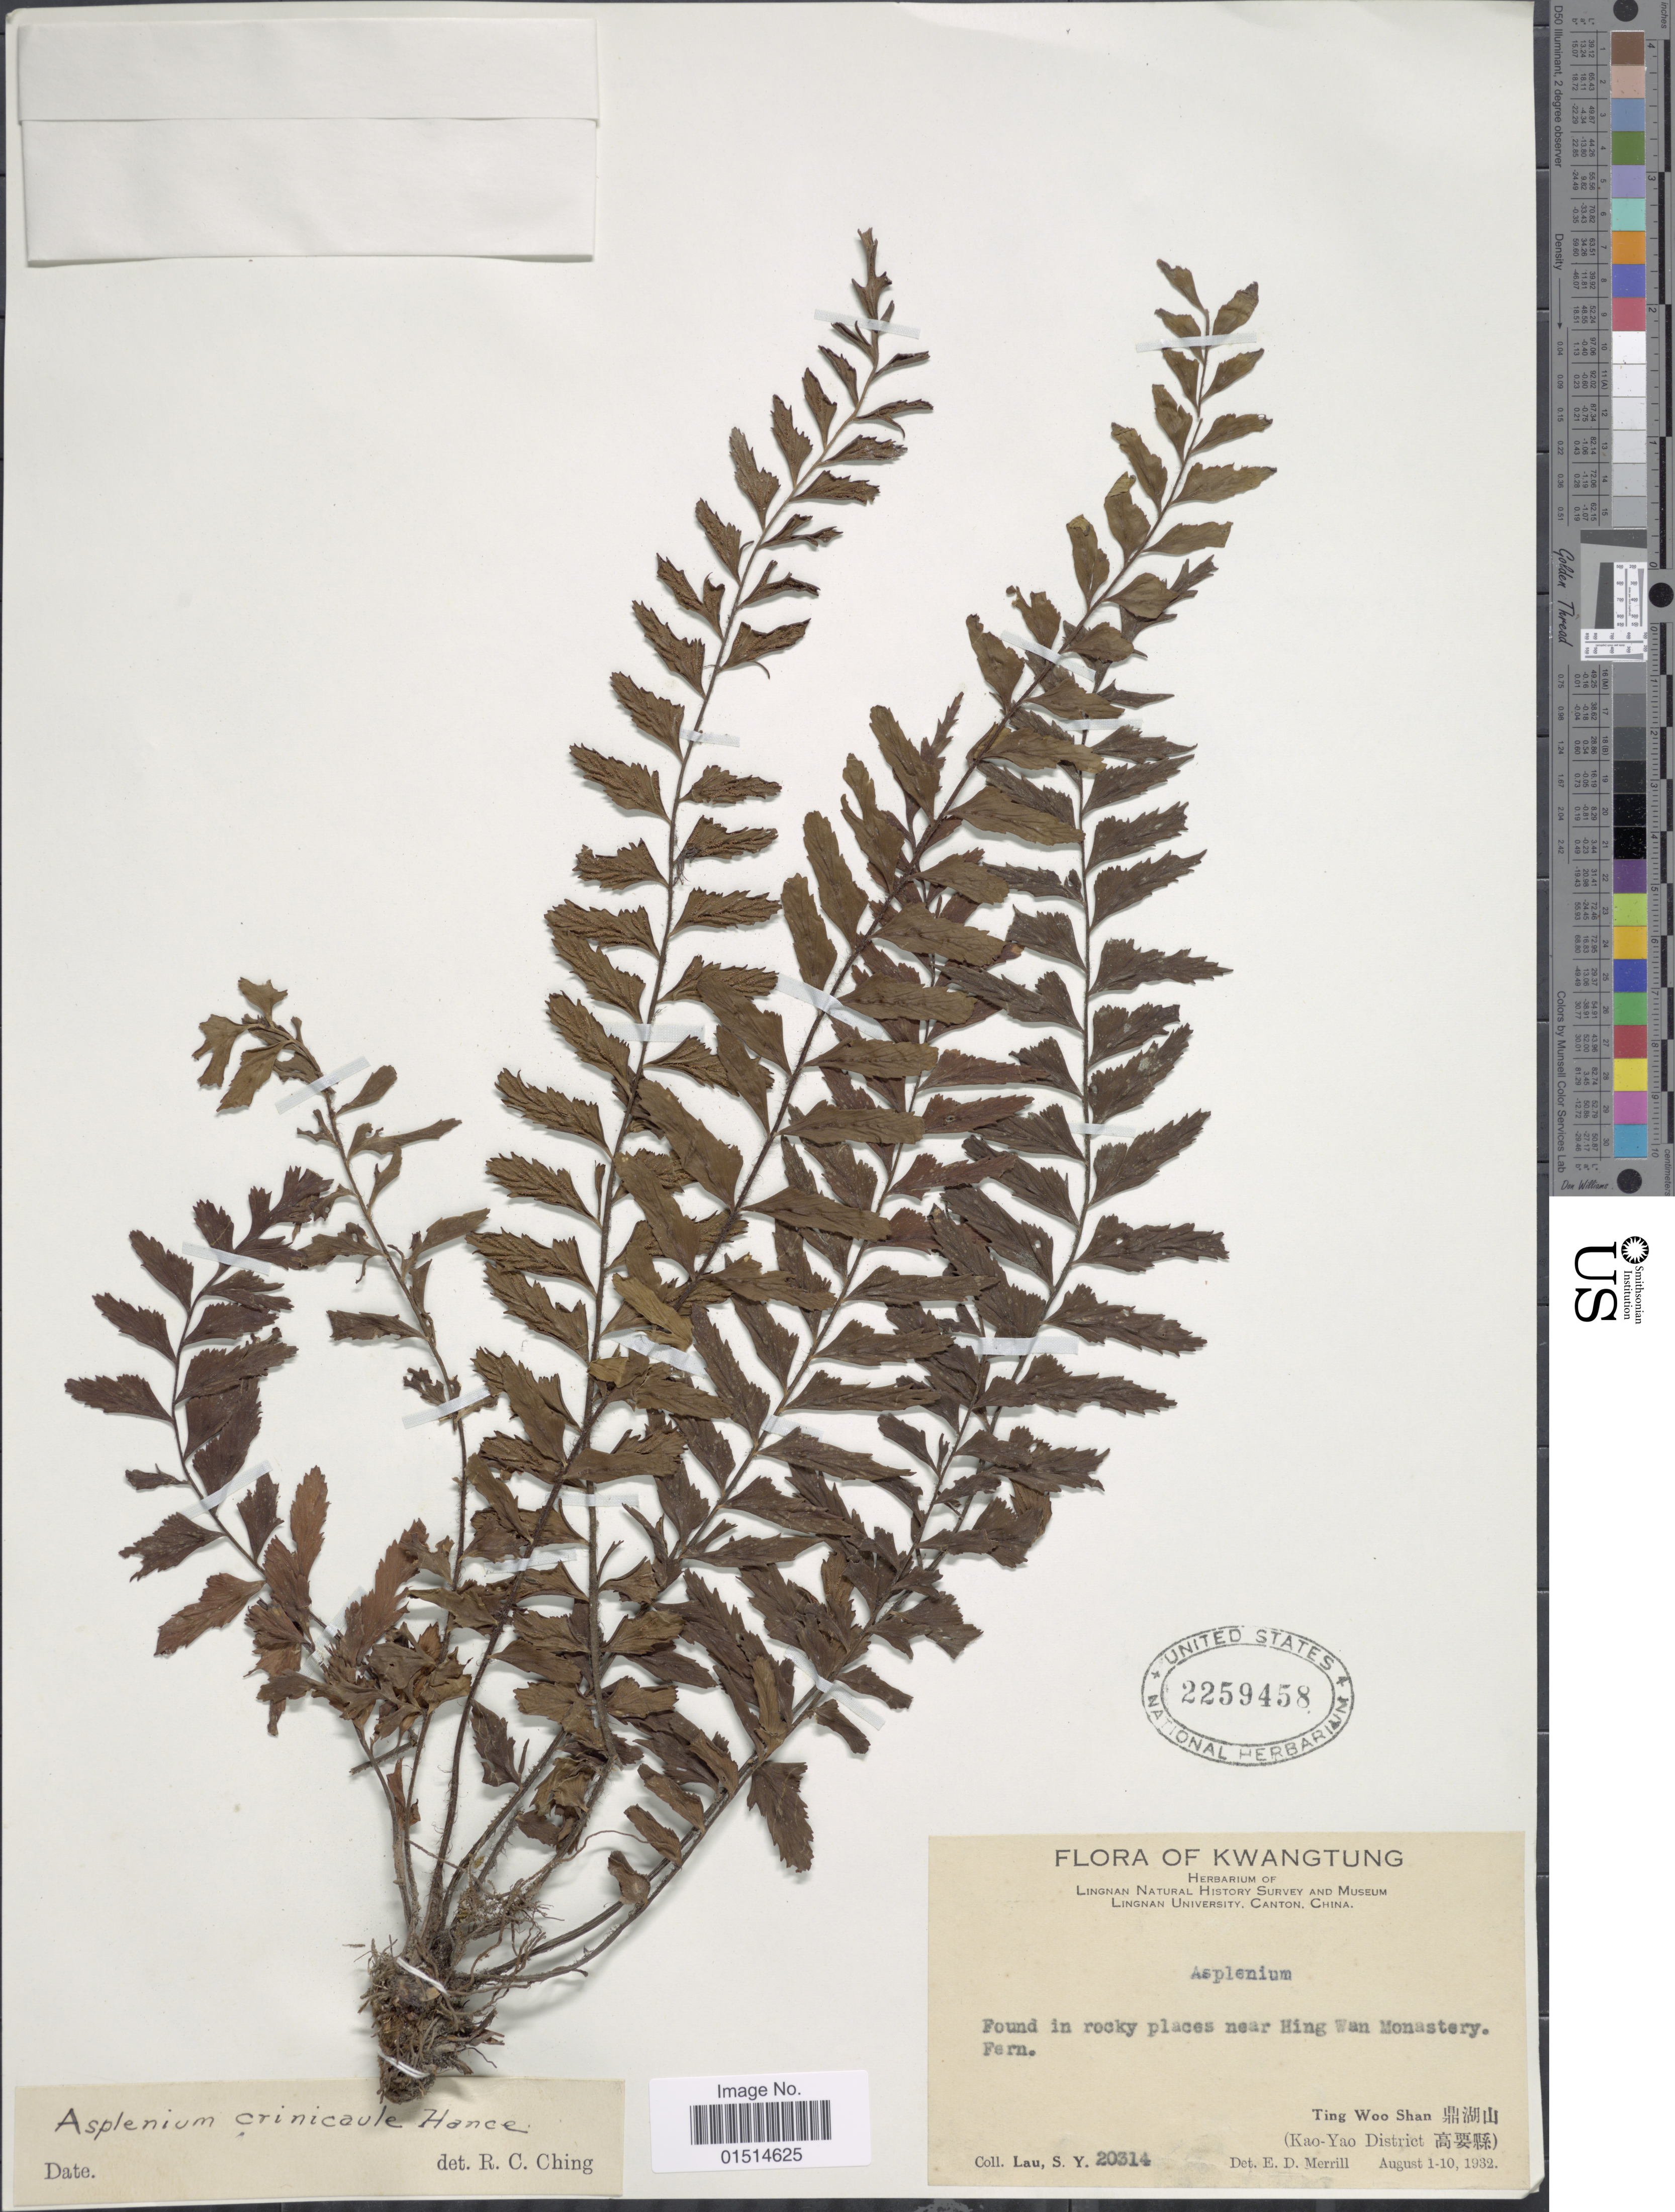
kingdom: Plantae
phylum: Tracheophyta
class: Polypodiopsida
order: Polypodiales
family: Aspleniaceae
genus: Asplenium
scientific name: Asplenium crinicaule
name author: Hance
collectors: S. Y. Lau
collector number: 20314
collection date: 1932-08-01/1932-08-10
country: China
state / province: Guangdong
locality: Kwangtung, Ting Woo Shan, (Kao-Yao District)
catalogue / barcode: US 2259458